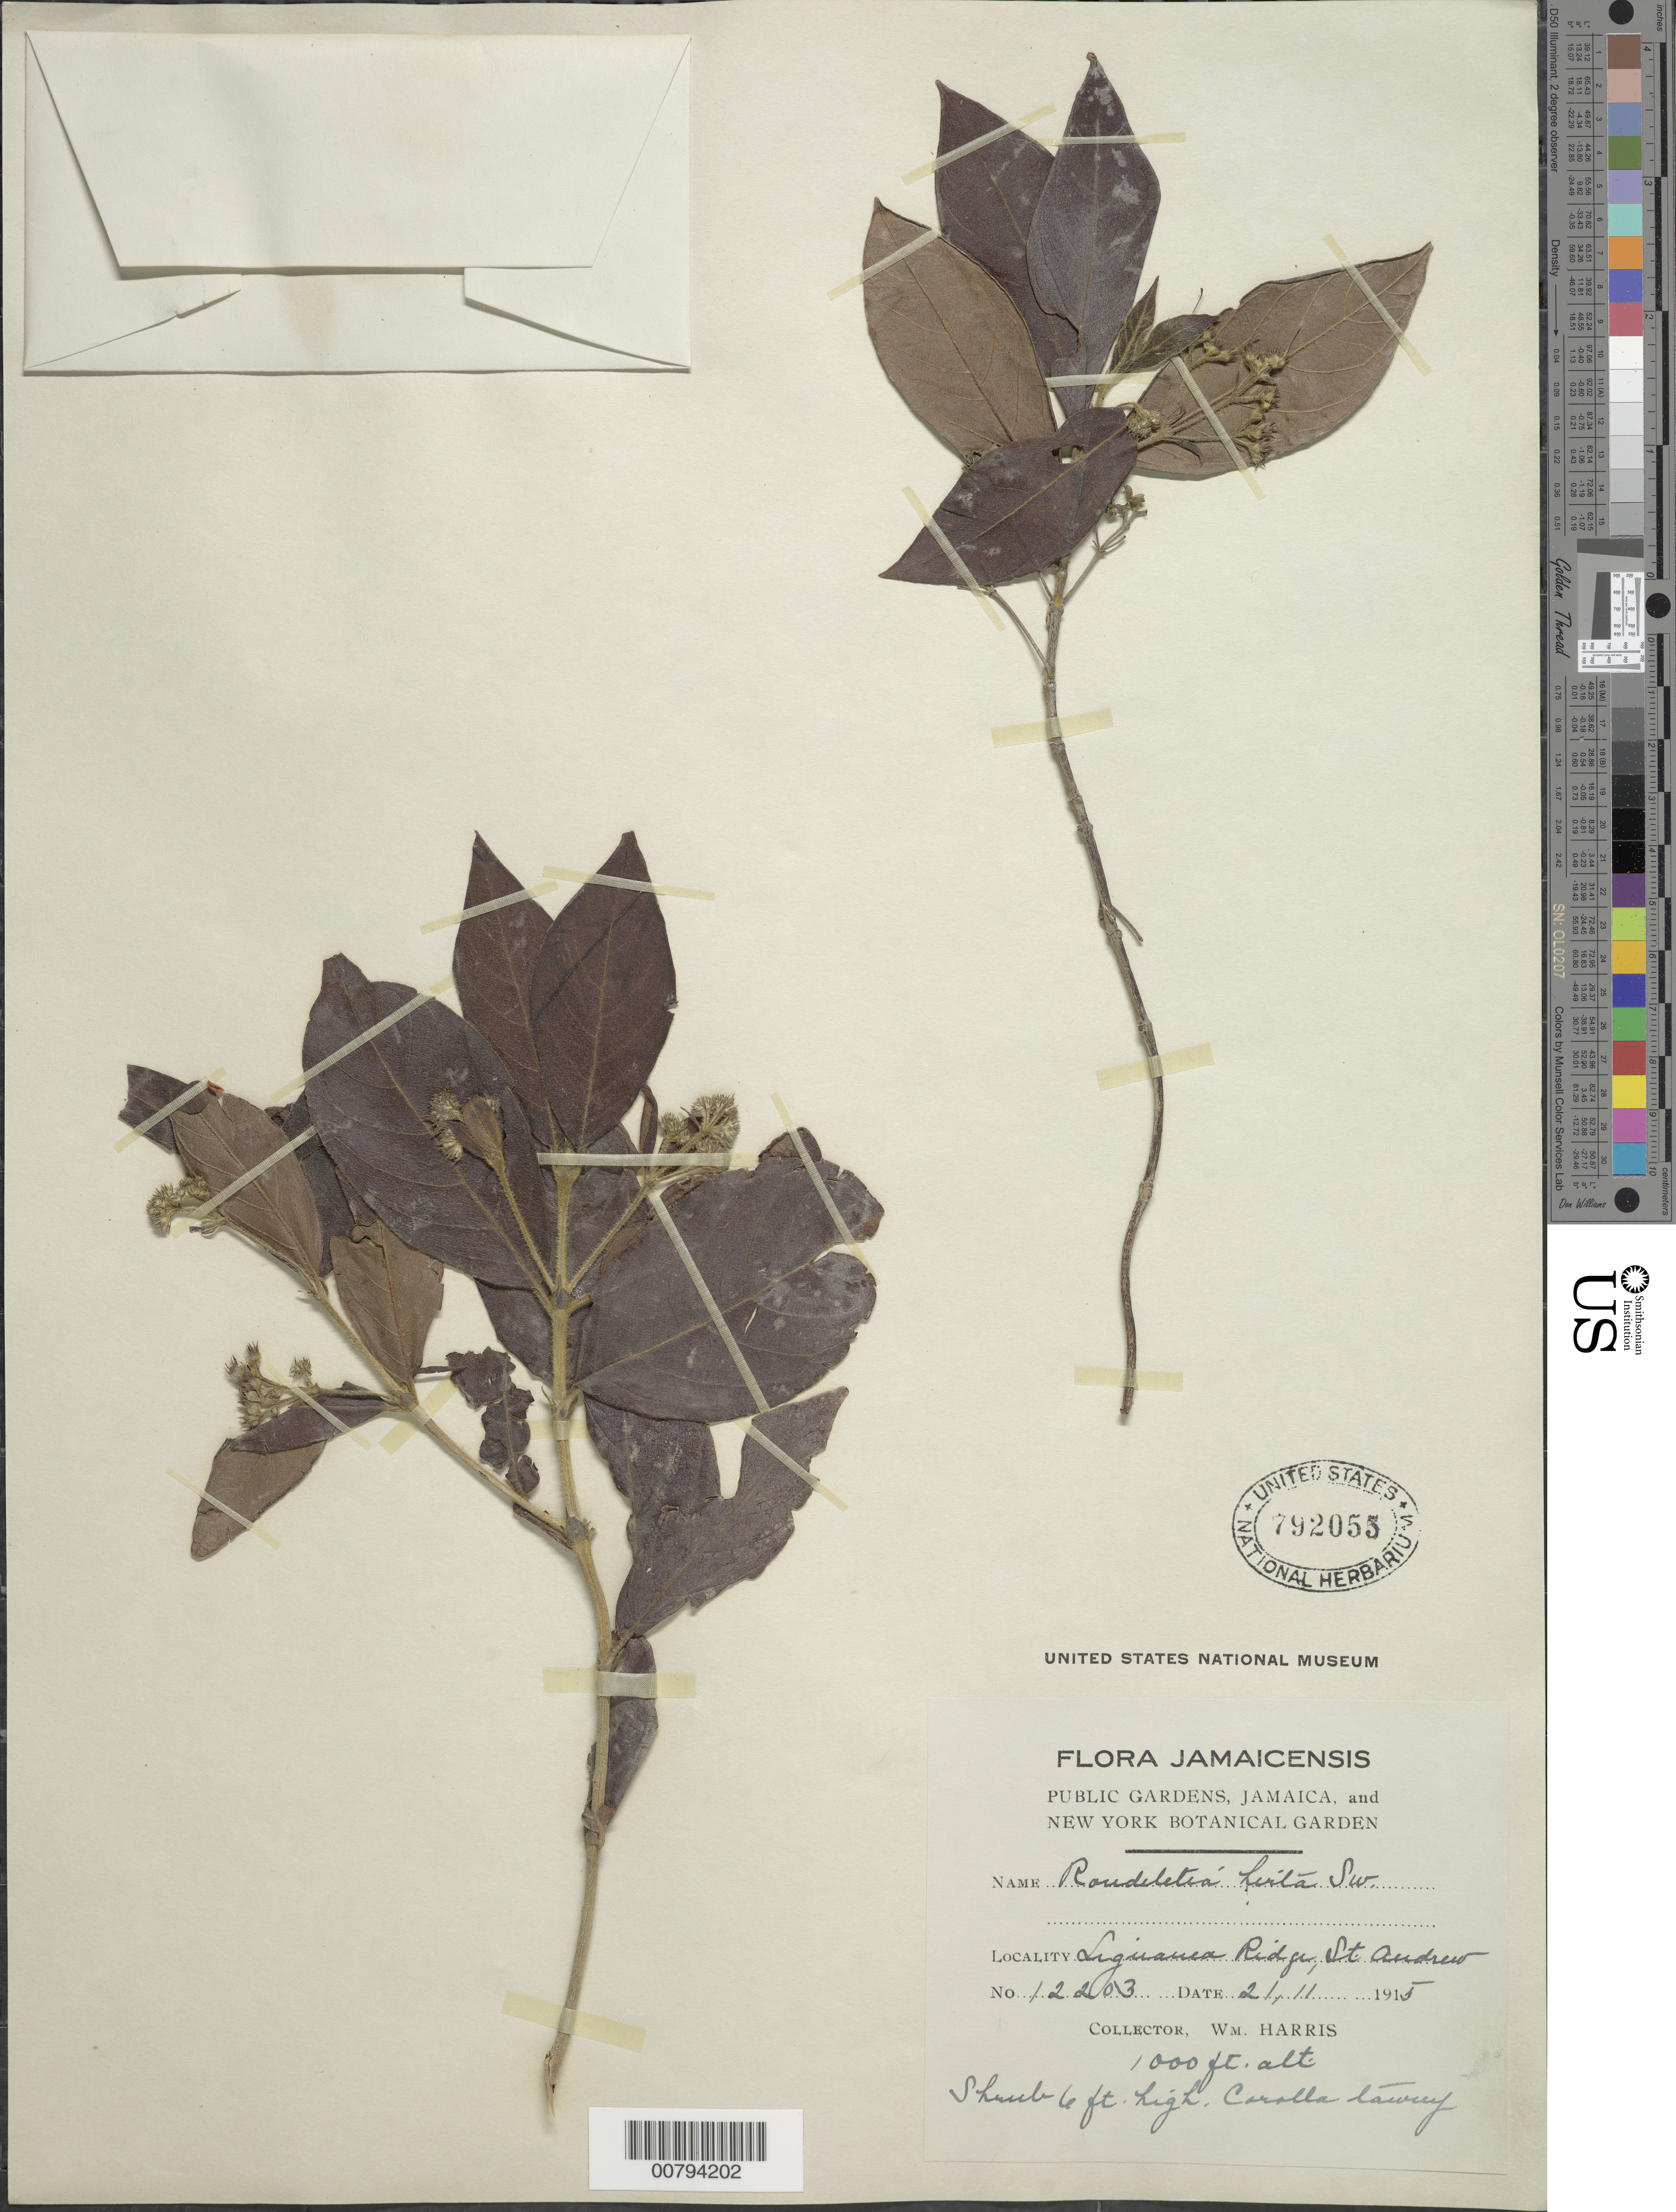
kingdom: Plantae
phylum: Tracheophyta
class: Magnoliopsida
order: Gentianales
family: Rubiaceae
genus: Rondeletia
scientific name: Rondeletia hirsuta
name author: Sw.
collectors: W. H. Harris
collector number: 12203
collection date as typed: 21 Nov 1915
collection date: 1915-11-21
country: Jamaica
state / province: Saint Andrew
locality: Liguauea Ridge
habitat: Ridge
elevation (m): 305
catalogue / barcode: US 792055